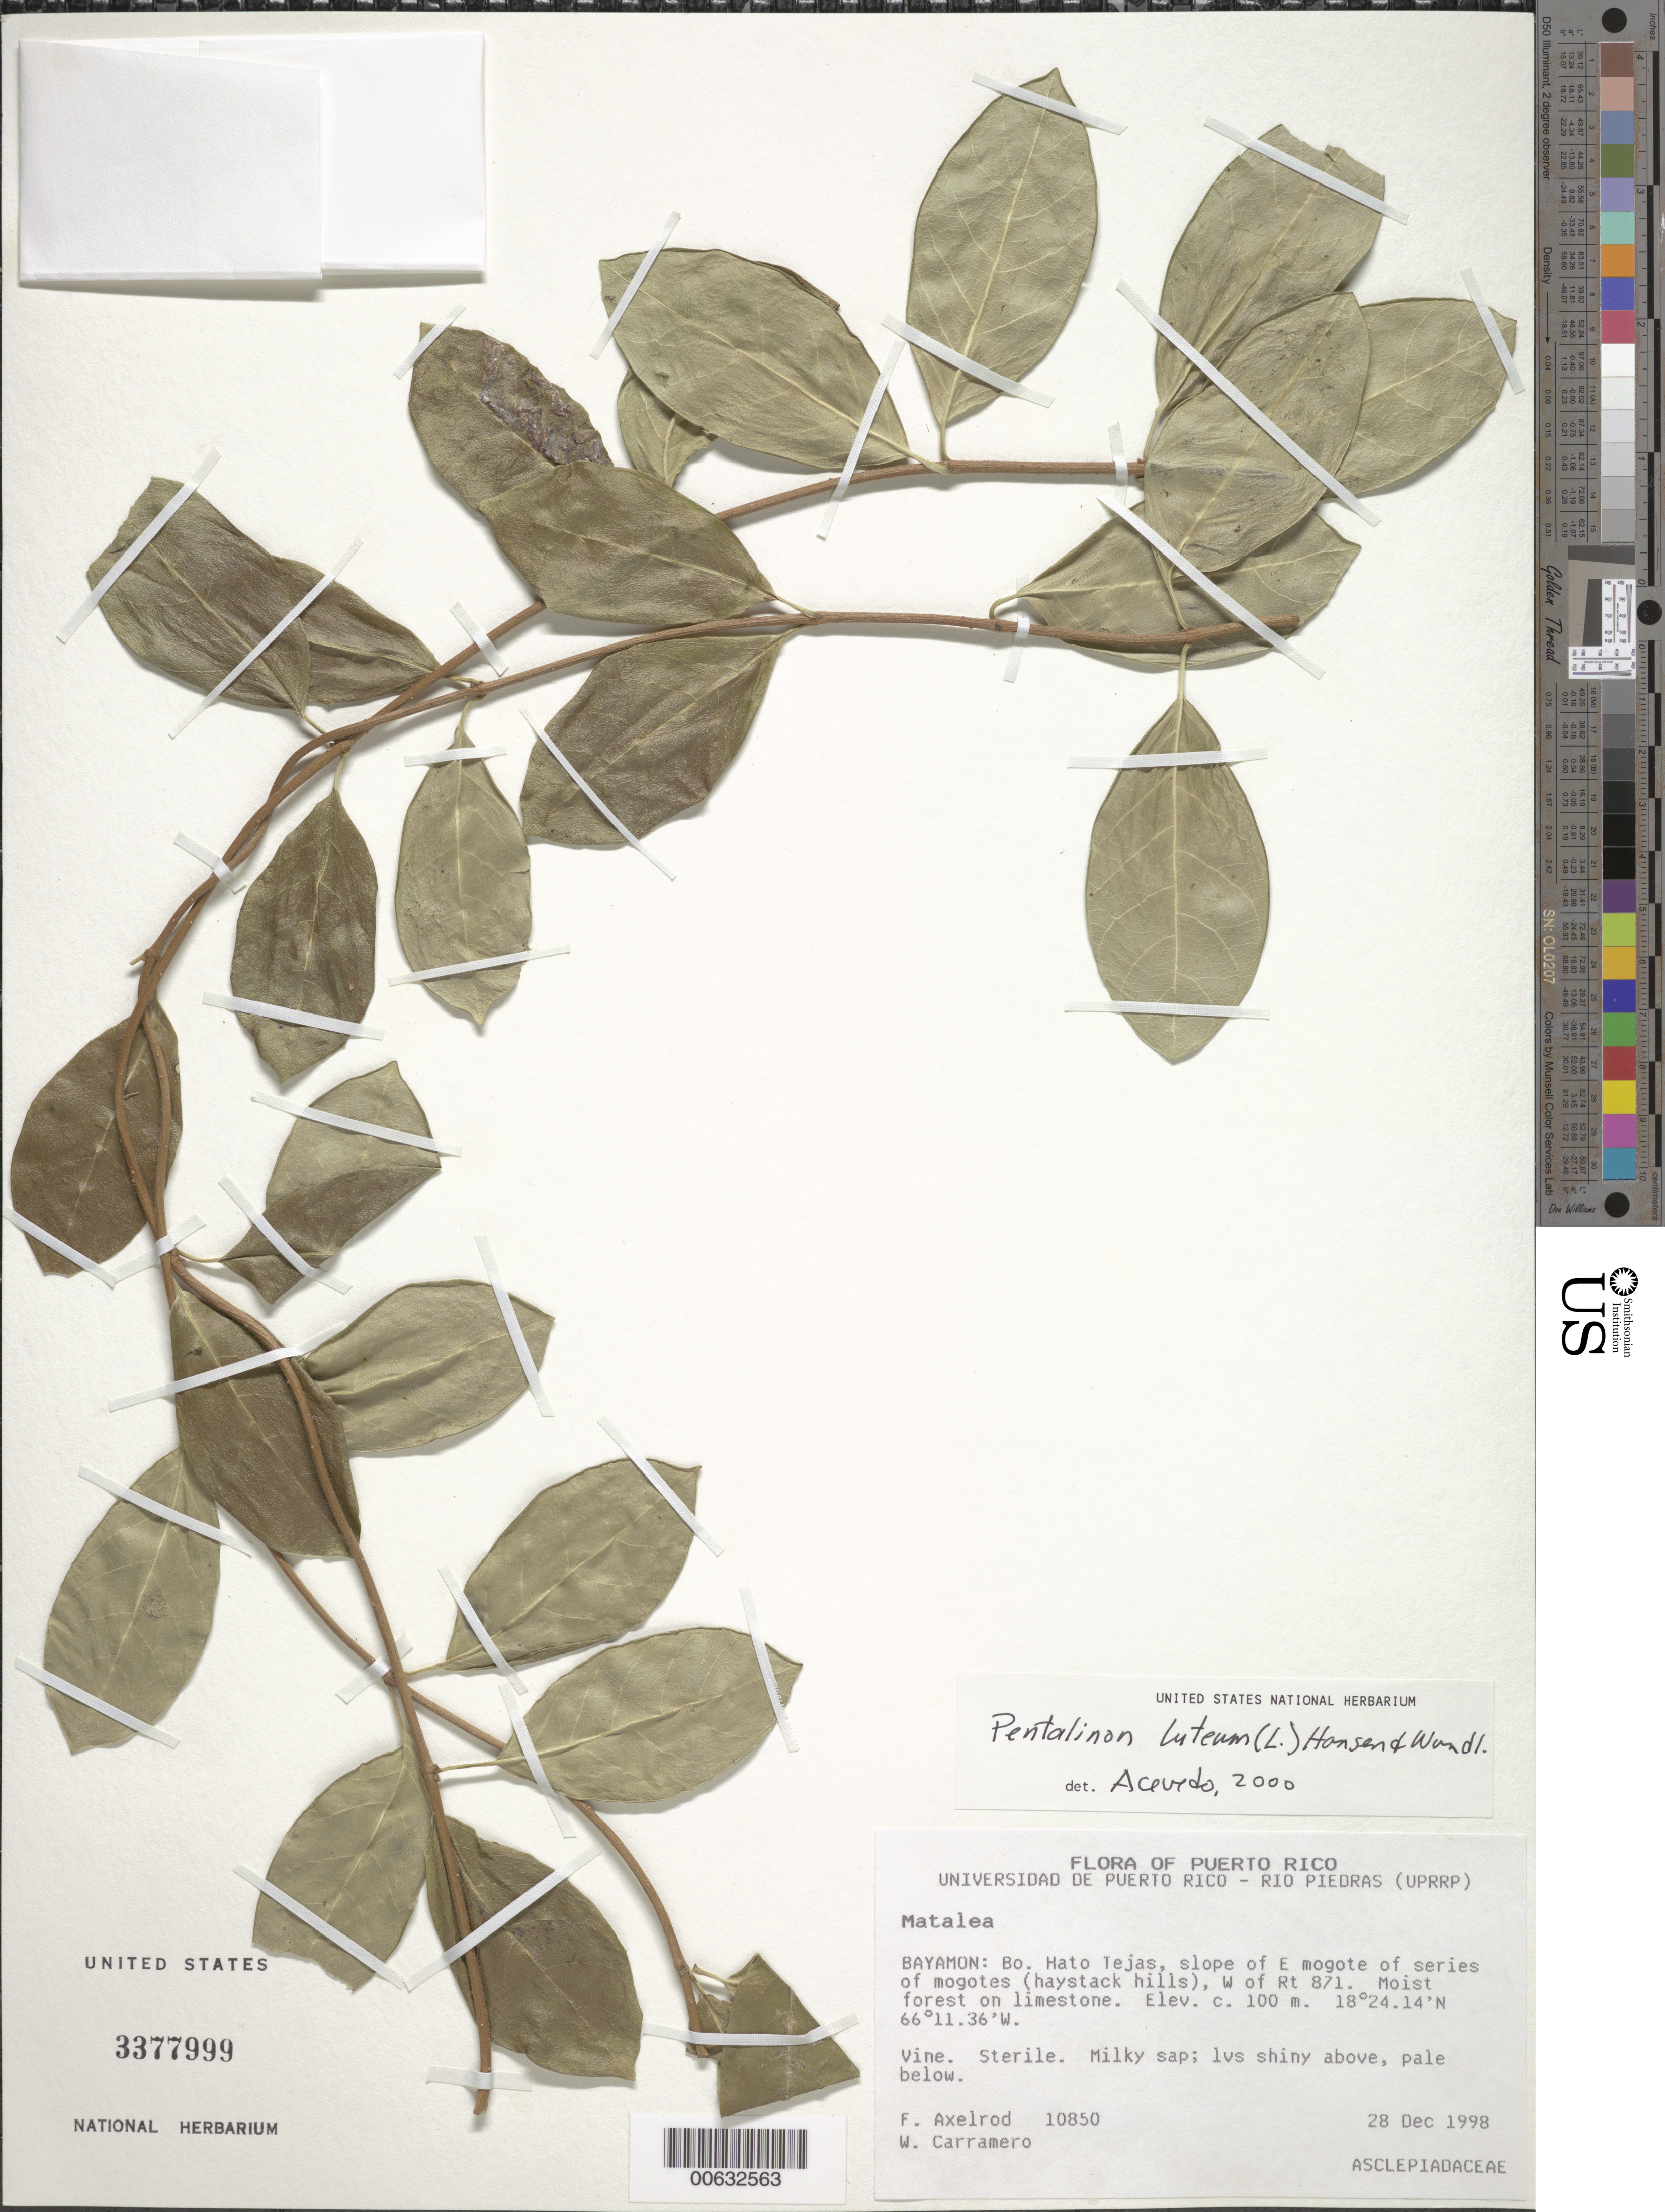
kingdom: Plantae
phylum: Tracheophyta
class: Magnoliopsida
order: Gentianales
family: Apocynaceae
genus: Pentalinon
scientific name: Pentalinon luteum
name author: (L.) B.F. Hansen & Wunderlin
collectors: F. S. Axelrod & W. Carramero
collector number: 10850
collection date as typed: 28 Dec 1998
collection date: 1998-12-28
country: Puerto Rico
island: Greater Antilles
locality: Bayamon: Bo. Hato Tejas, slope of E mogote of series of mogotes, W of Rt. 871.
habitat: Moist forest on limestone.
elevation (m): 100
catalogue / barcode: US 3377999